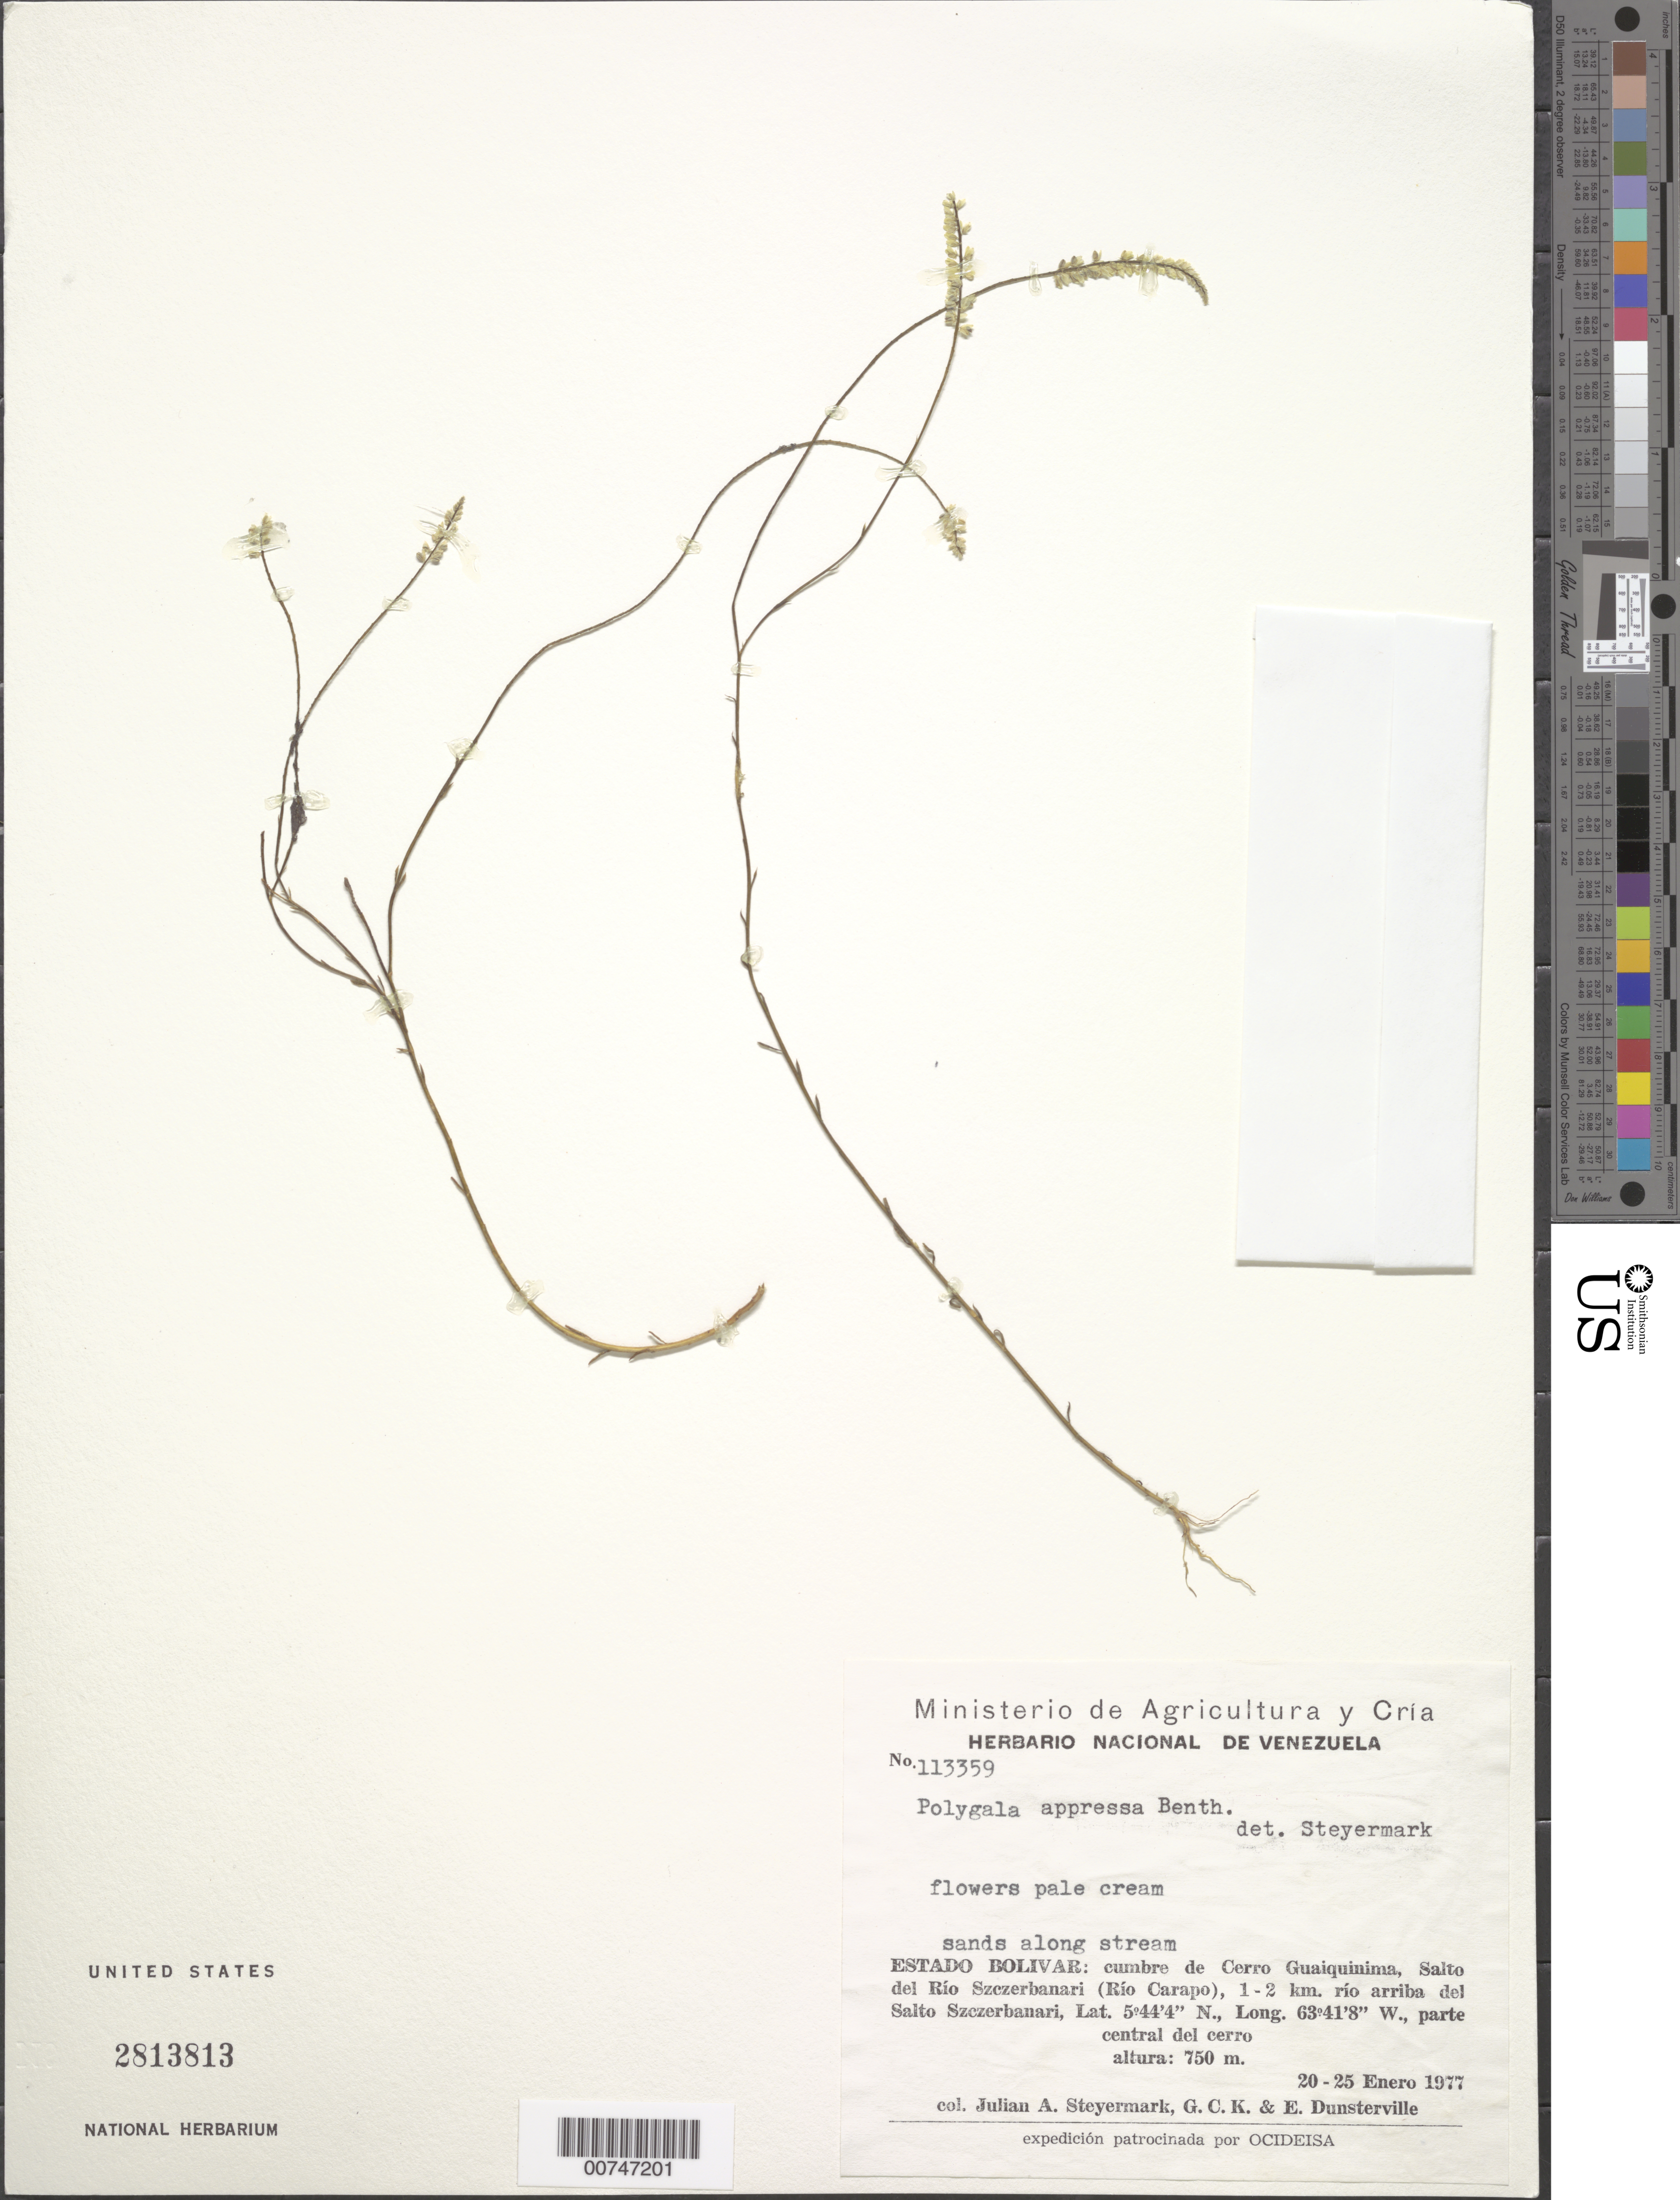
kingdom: Plantae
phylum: Tracheophyta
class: Magnoliopsida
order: Fabales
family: Polygalaceae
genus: Polygala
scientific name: Polygala appressa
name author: Benth.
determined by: Steyermark, Julian A., (VEN)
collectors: J. Steyermark, G. C. K. Dunsterville & E. Dunsterville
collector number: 113359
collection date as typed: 20-Jan-77 to 25-Jan-77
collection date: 1977-01-20/1977-01-25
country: Venezuela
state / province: Bolívar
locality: Cerro Guaiquinima, Salto del Río Szczerbanari (Río Carapo)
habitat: Sands along stream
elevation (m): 750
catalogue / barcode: US 2813813